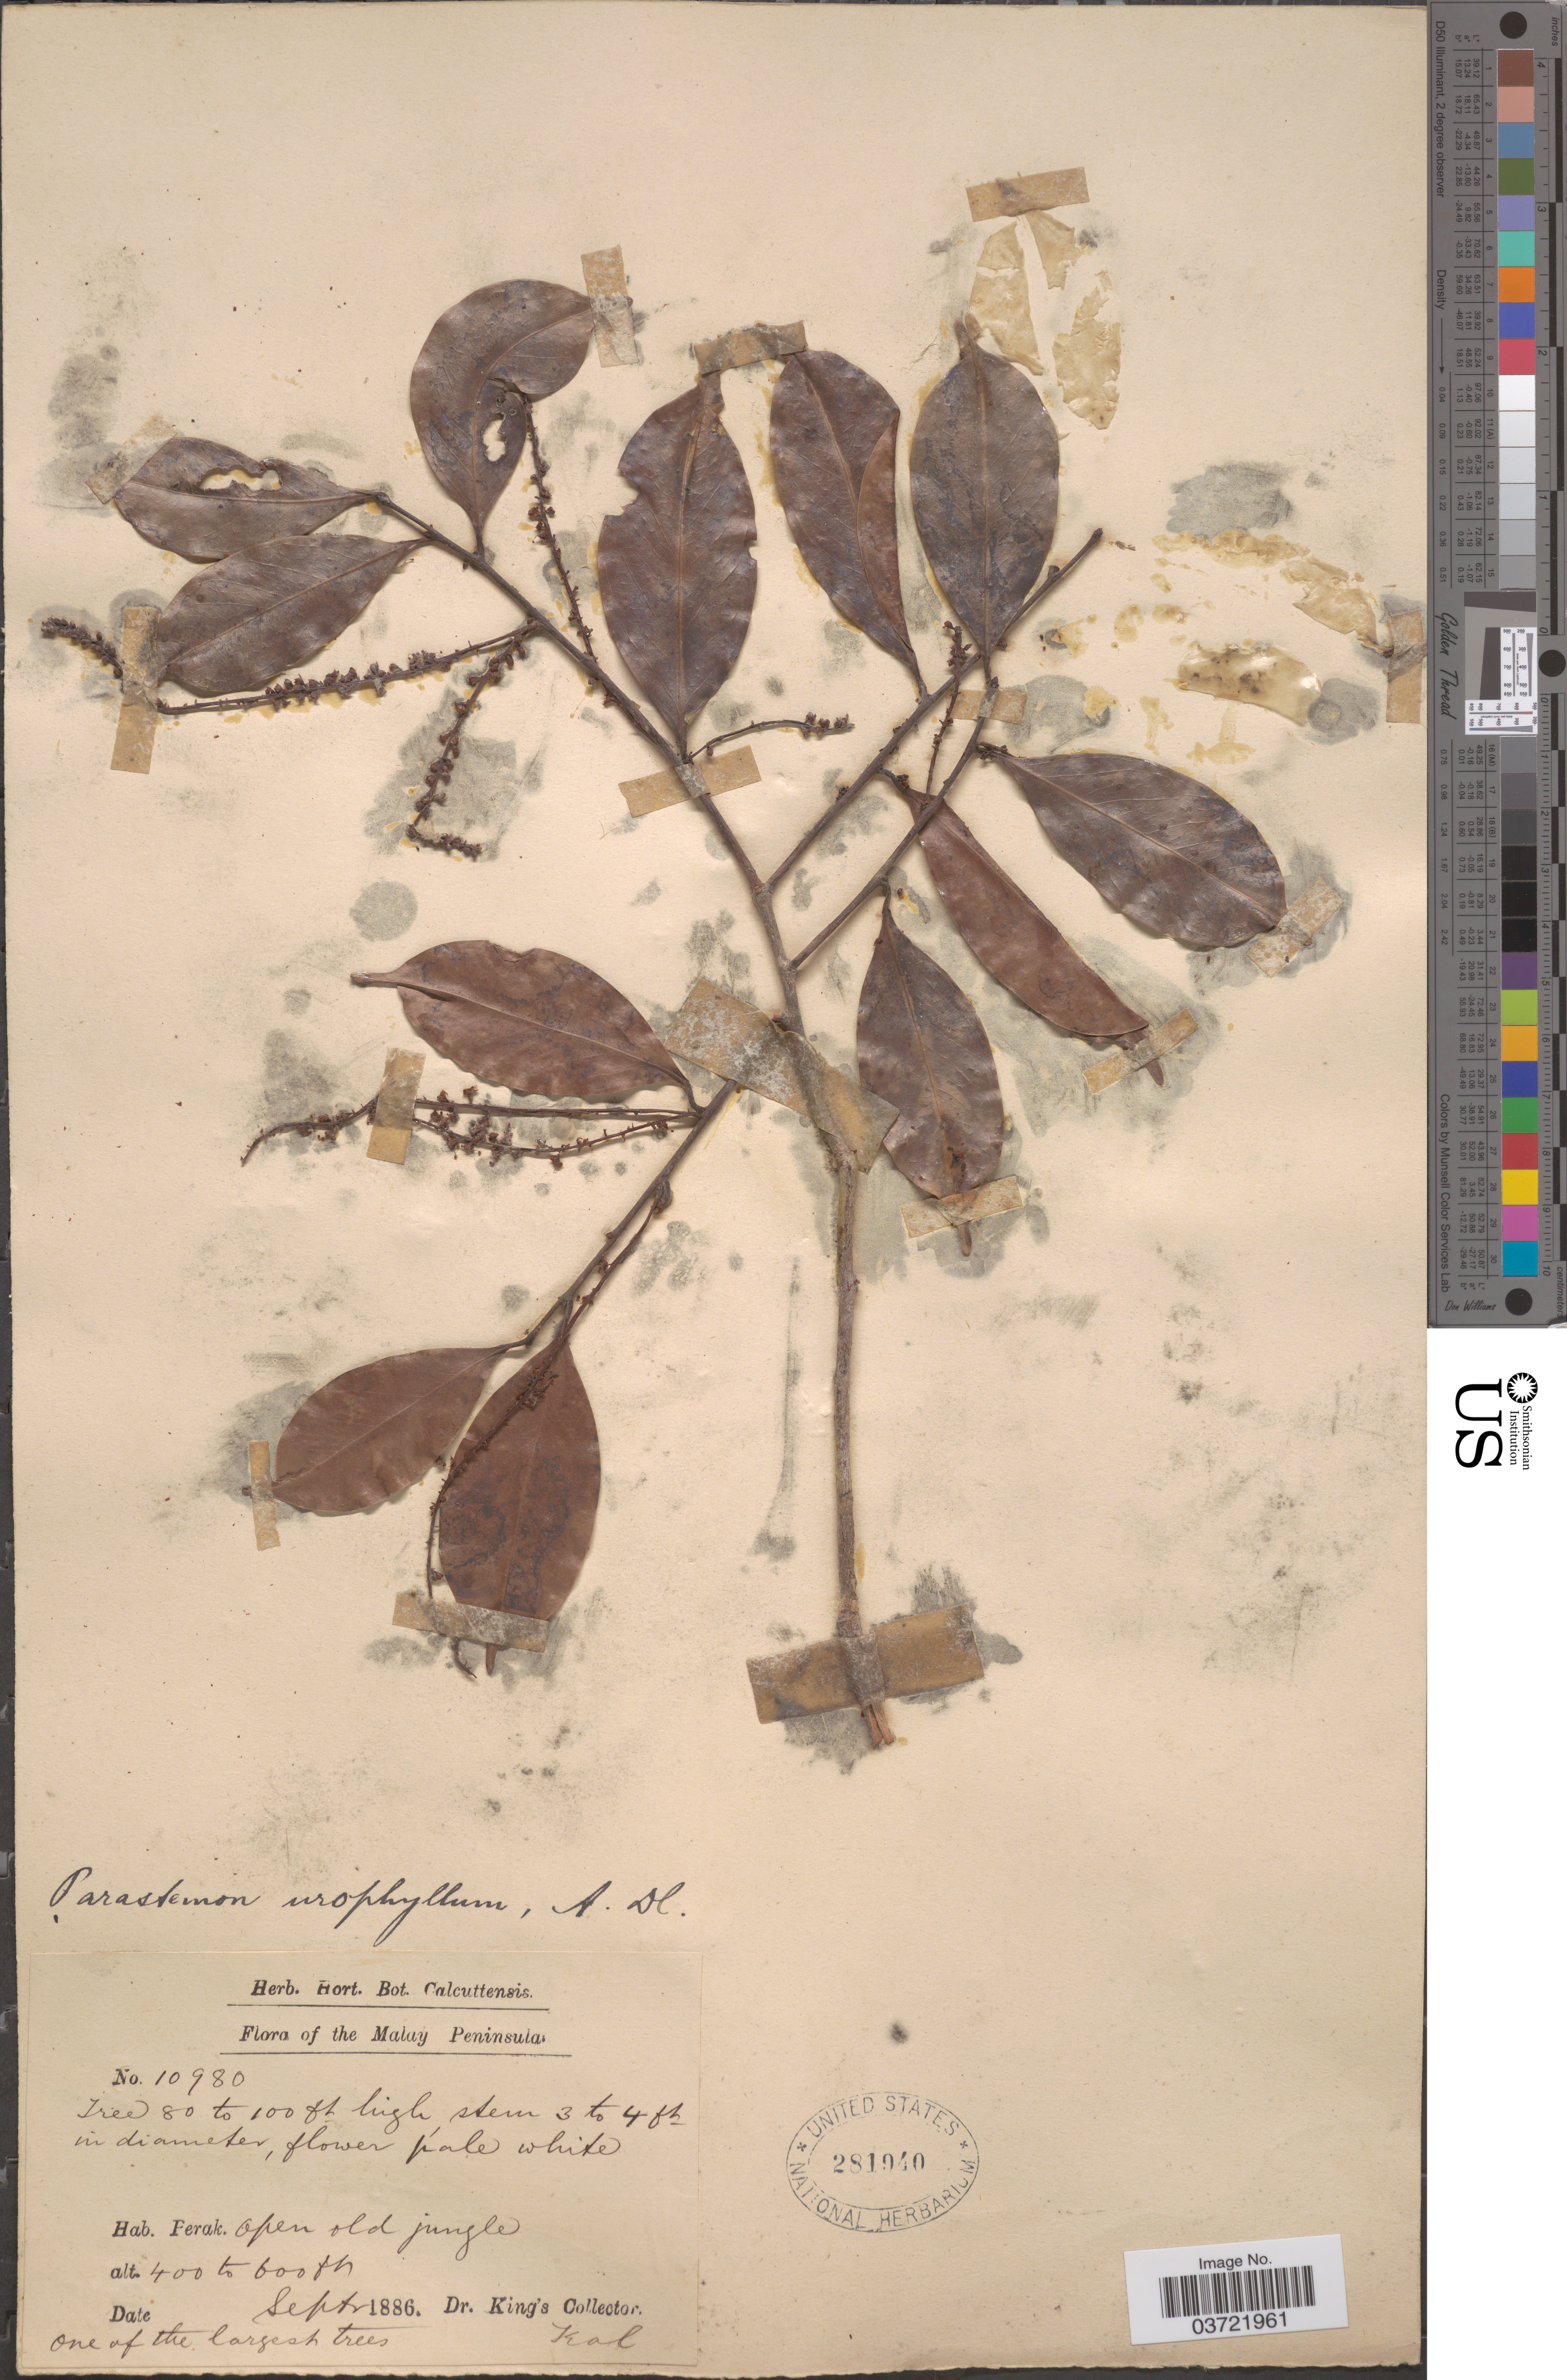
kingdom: Plantae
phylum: Tracheophyta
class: Magnoliopsida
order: Malpighiales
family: Chrysobalanaceae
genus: Parastemon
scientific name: Parastemon urophyllus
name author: (Wall. ex A. DC.) A. DC.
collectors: Dr. King's collector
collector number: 10980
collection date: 1886-09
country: Malaysia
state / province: Perak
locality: The Malay Peninsula.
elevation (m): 122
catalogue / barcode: US 281940